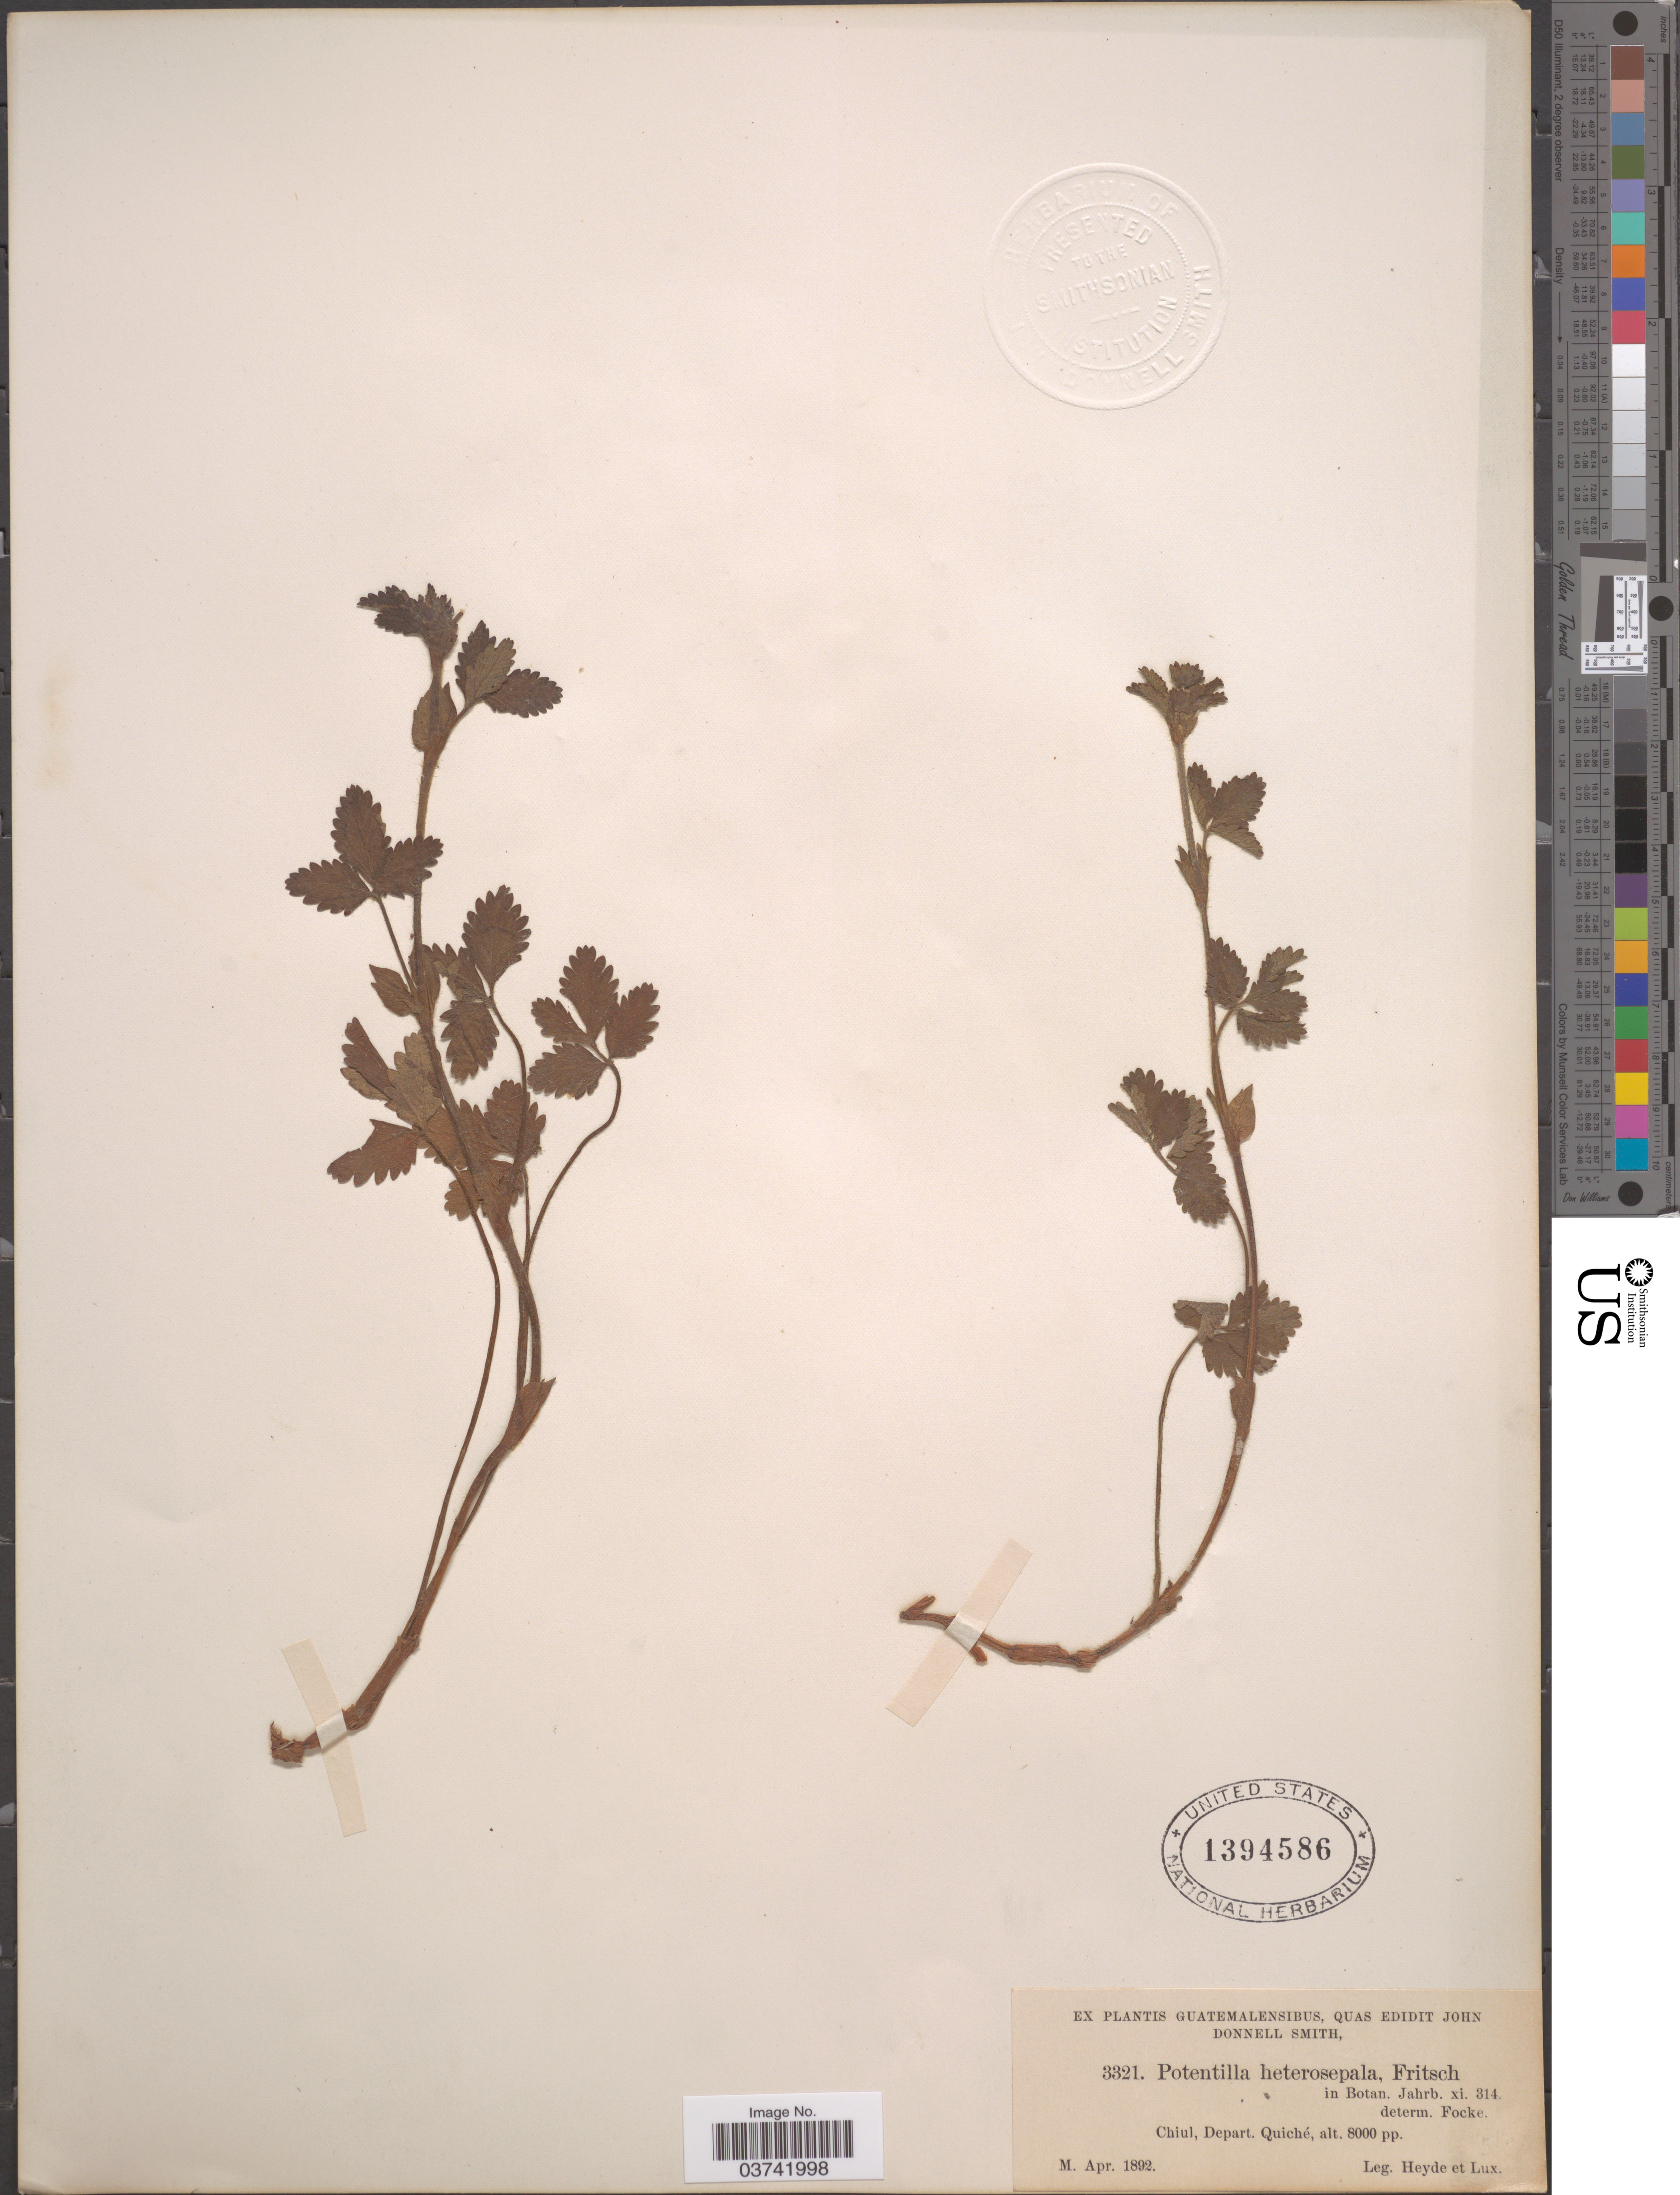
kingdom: Plantae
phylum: Tracheophyta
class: Magnoliopsida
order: Rosales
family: Rosaceae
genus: Potentilla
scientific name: Potentilla heterosepala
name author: Fritsch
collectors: Heyde & Lux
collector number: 3321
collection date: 1892-04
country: Guatemala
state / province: El Quiche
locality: Chiul, Depart. Quiché.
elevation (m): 2438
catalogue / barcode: US 1394586